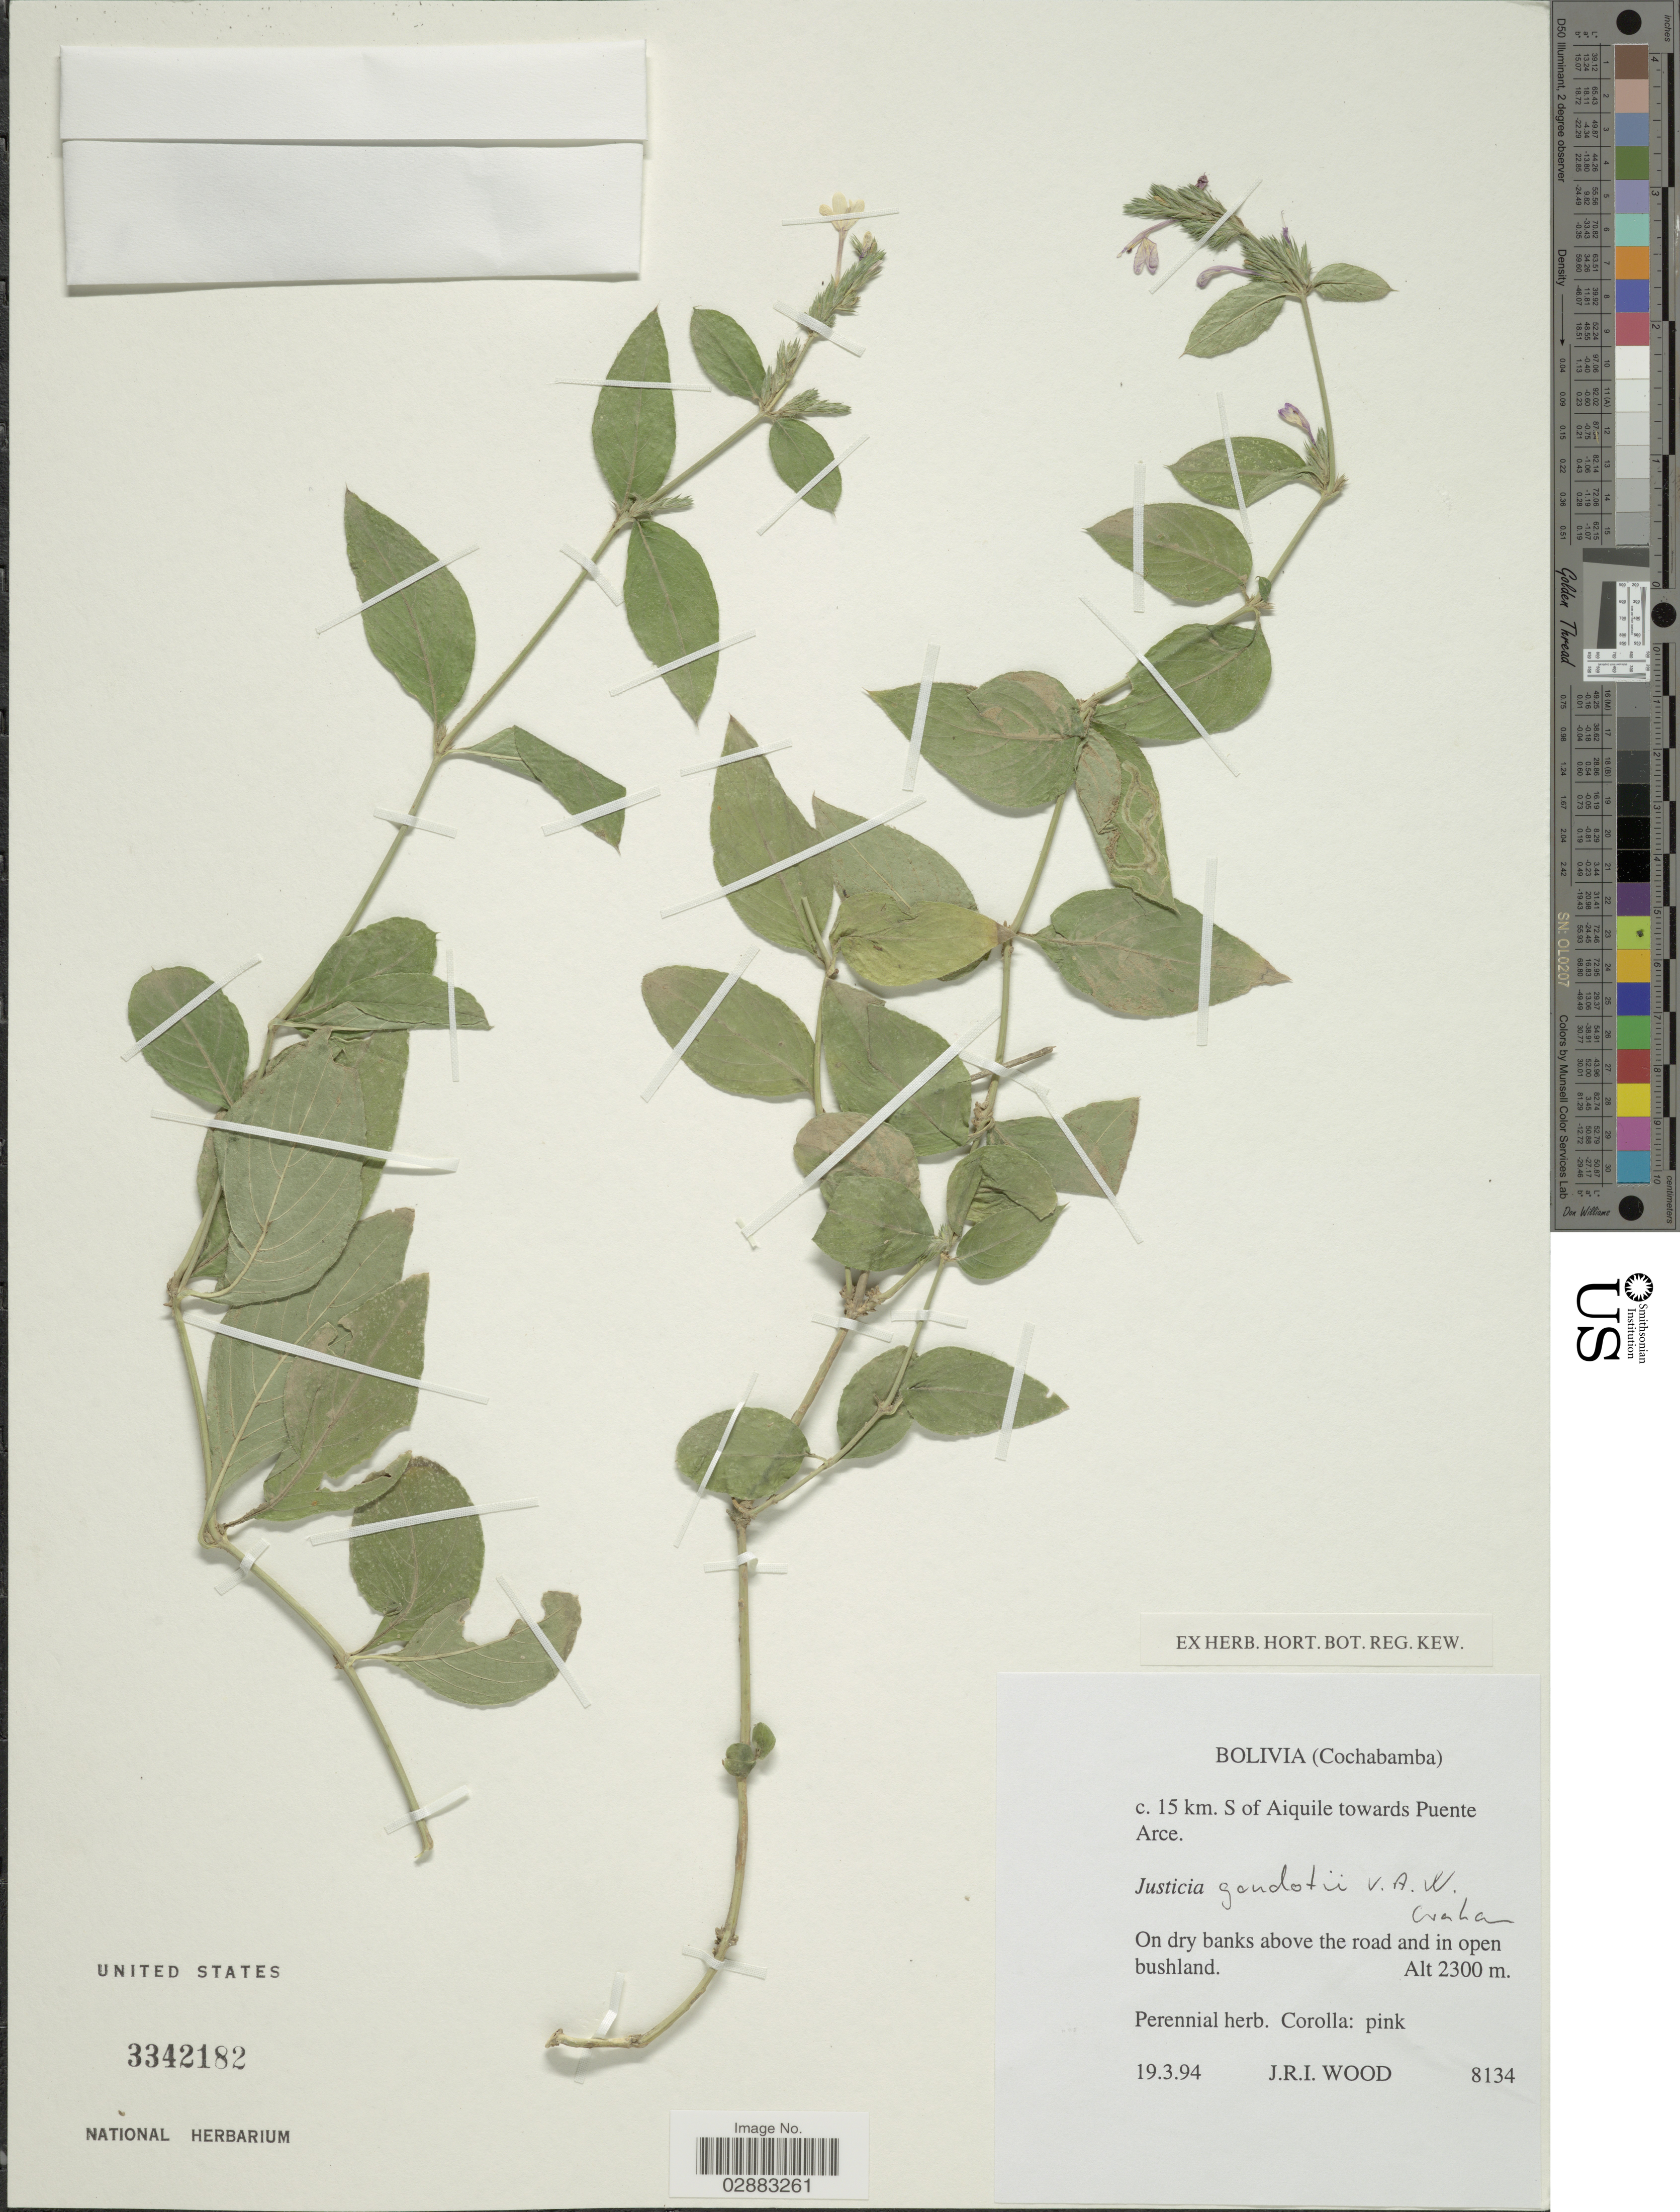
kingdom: Plantae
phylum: Tracheophyta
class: Magnoliopsida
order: Lamiales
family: Acanthaceae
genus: Justicia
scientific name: Justicia goudotii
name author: V.A.W. Graham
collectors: J. R. I. Wood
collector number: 8134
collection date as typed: Transcribed d/m/y: 19/3/94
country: Bolivia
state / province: Cochabamba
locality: C. 15 km. S of Aiquile towards Puente Arce.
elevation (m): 2300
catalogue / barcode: US 3342182